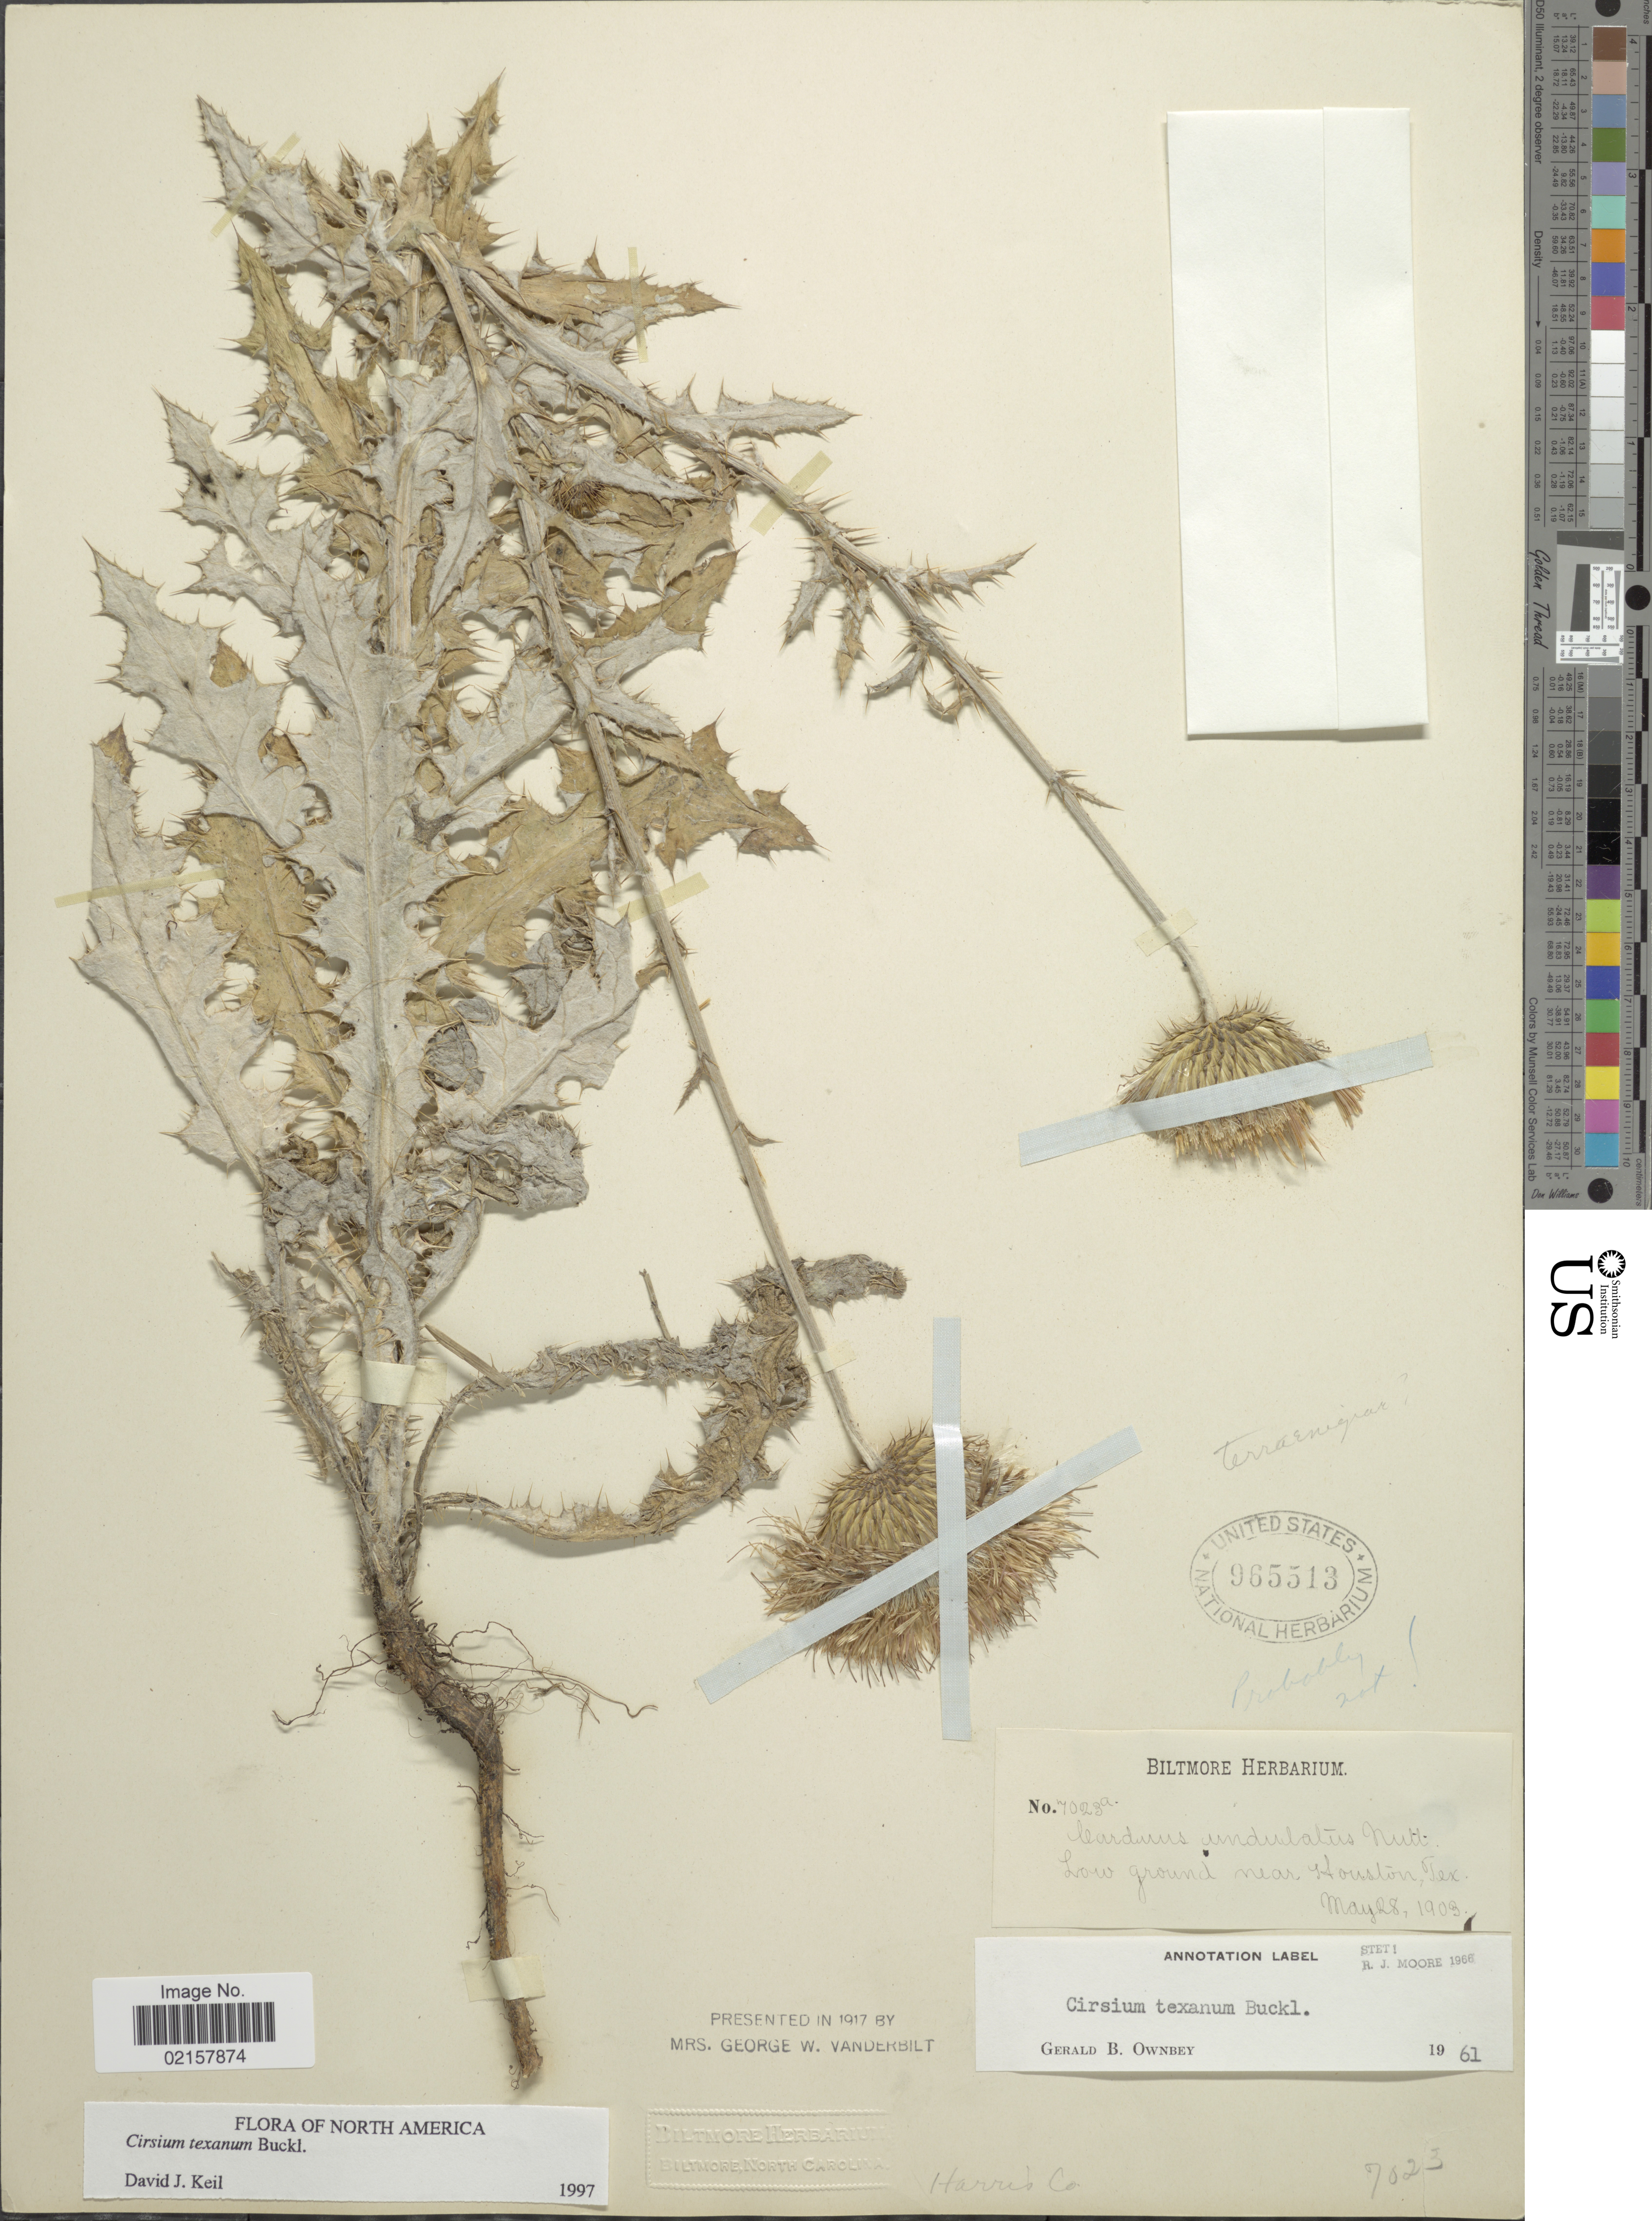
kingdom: Plantae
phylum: Tracheophyta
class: Magnoliopsida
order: Asterales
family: Asteraceae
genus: Cirsium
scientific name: Cirsium texanum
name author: Buckley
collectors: ex herb. Biltmore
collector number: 7023a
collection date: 1903-05-28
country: United States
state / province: Texas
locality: Low ground near Houston, Harris Co.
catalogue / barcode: US 965513